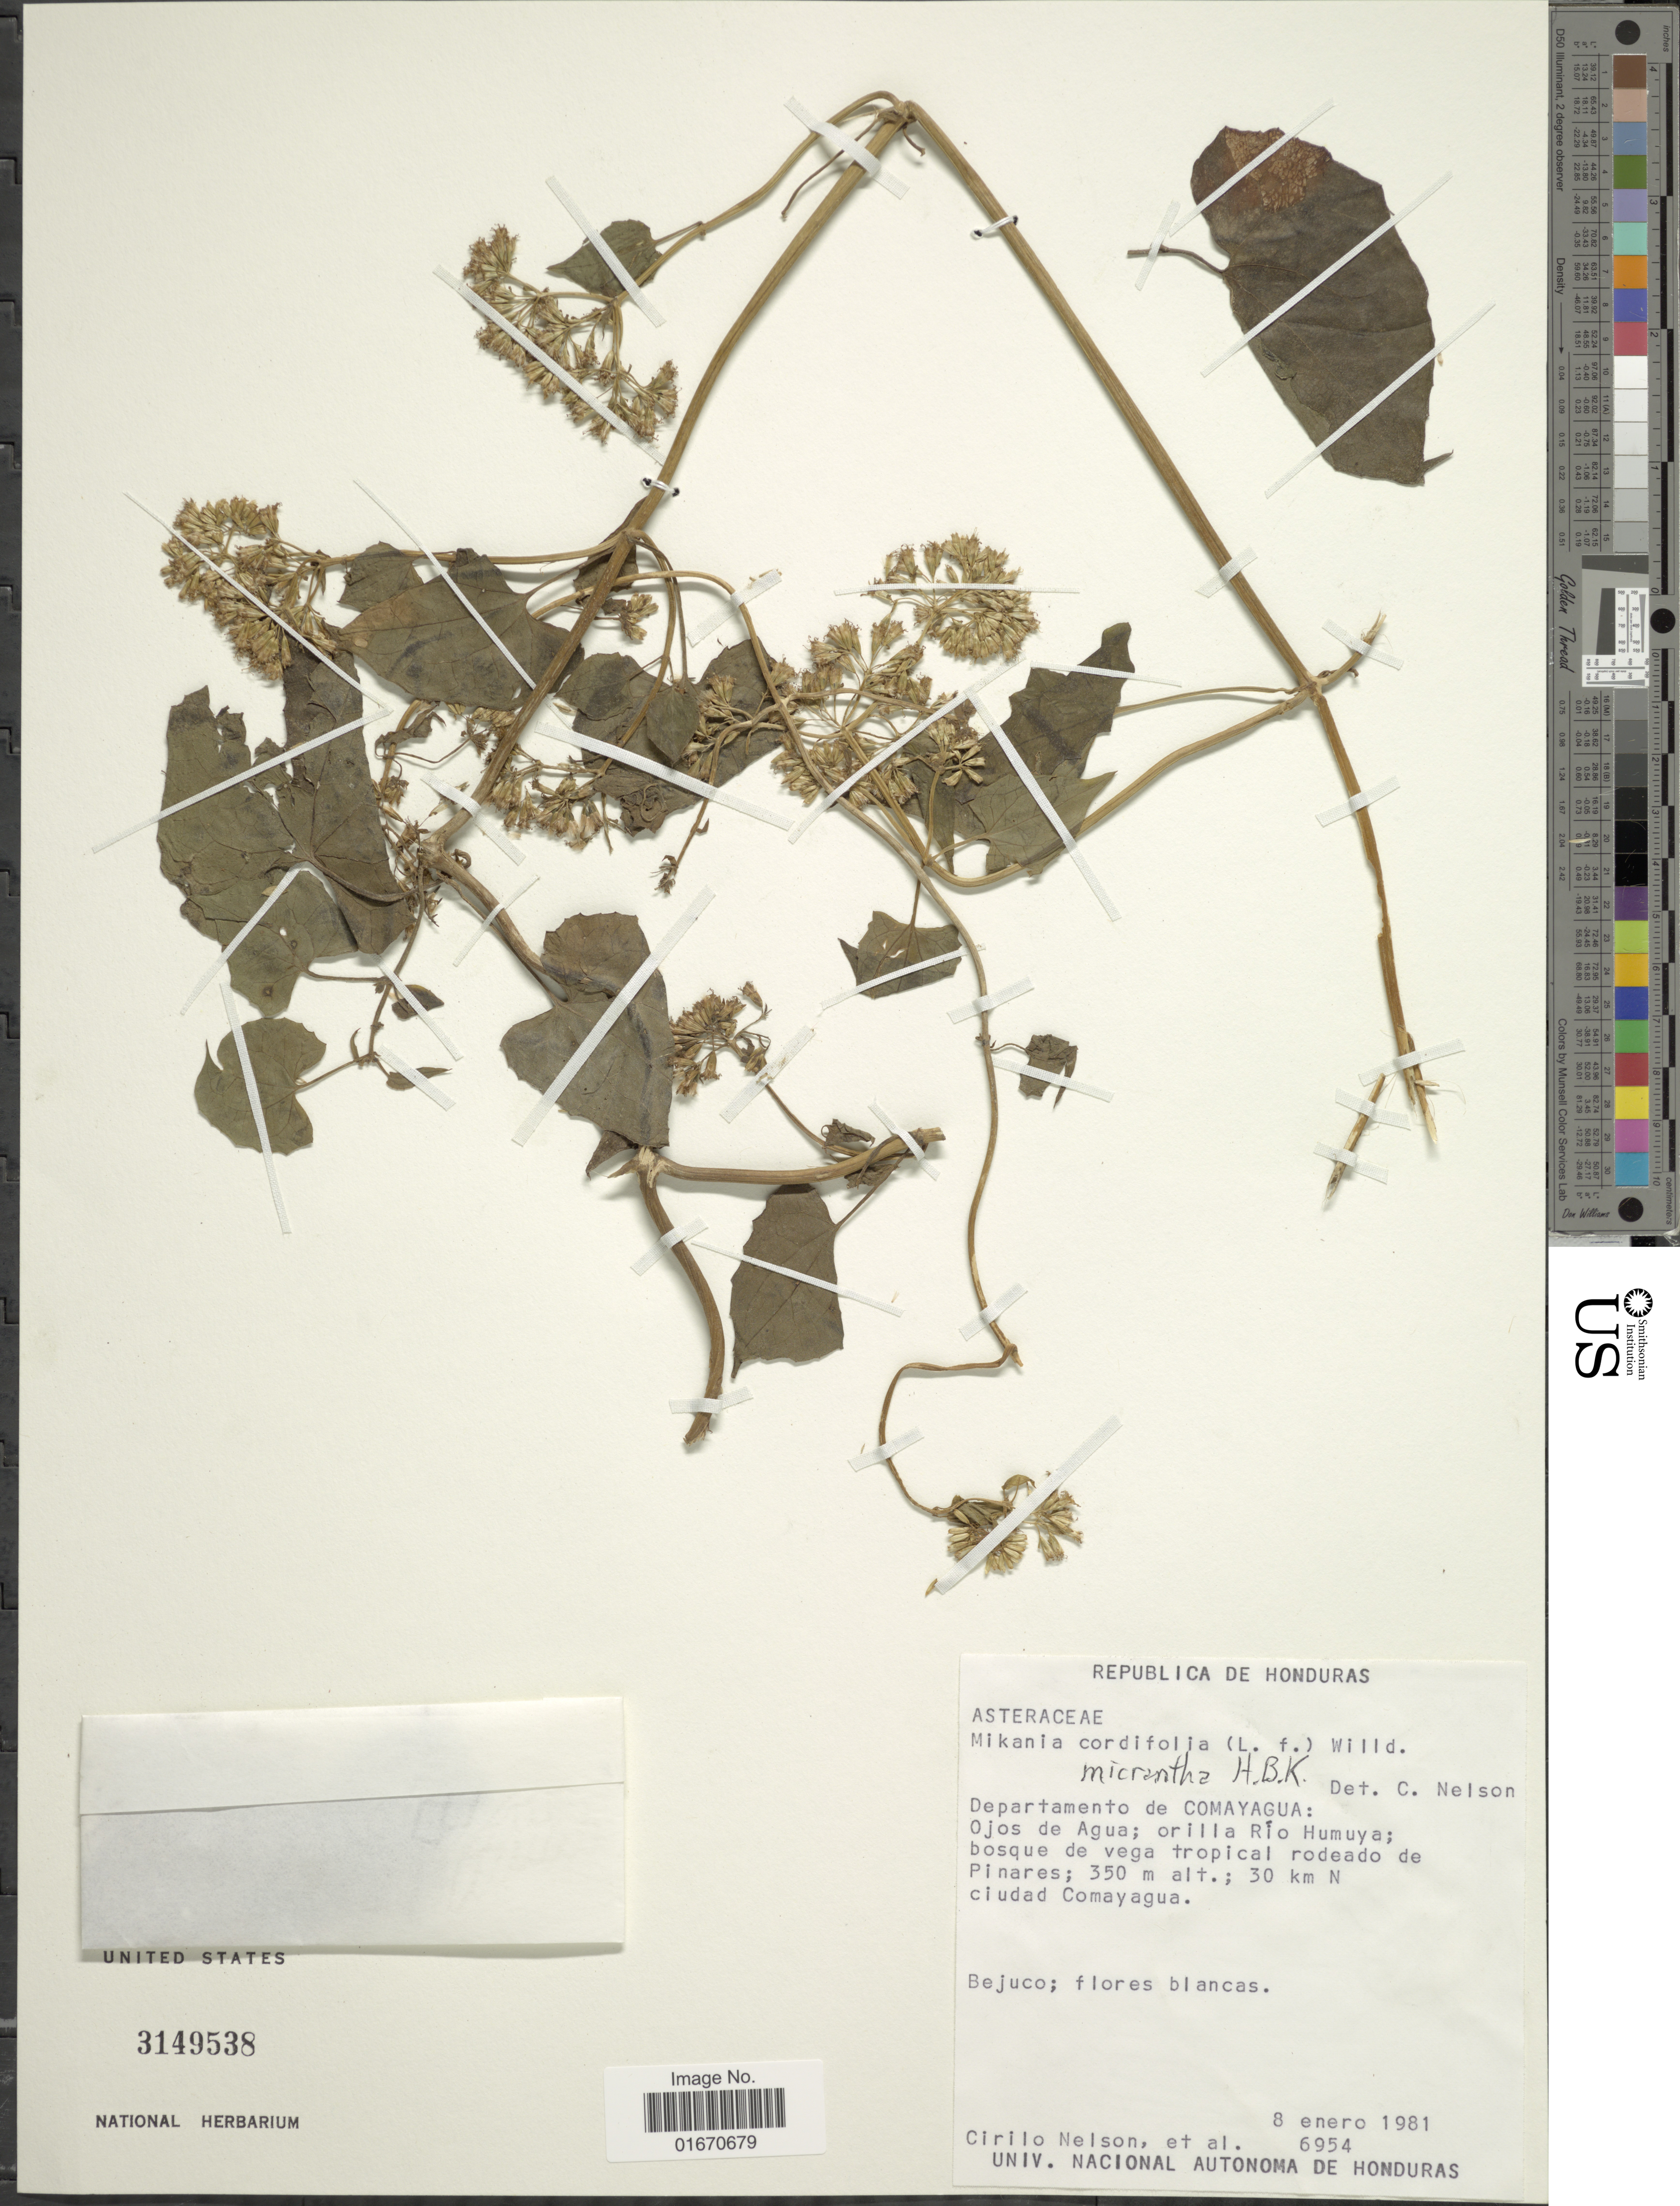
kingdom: Plantae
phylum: Tracheophyta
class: Magnoliopsida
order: Asterales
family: Asteraceae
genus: Mikania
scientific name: Mikania micrantha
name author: Kunth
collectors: C. H. Nelson & et al.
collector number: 6954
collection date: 1981-01-08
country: Honduras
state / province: Comayagua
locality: Ojos de Agua, orilla Rio Humuya, 30 km N ciudad Comayagua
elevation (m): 350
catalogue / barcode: US 3149538